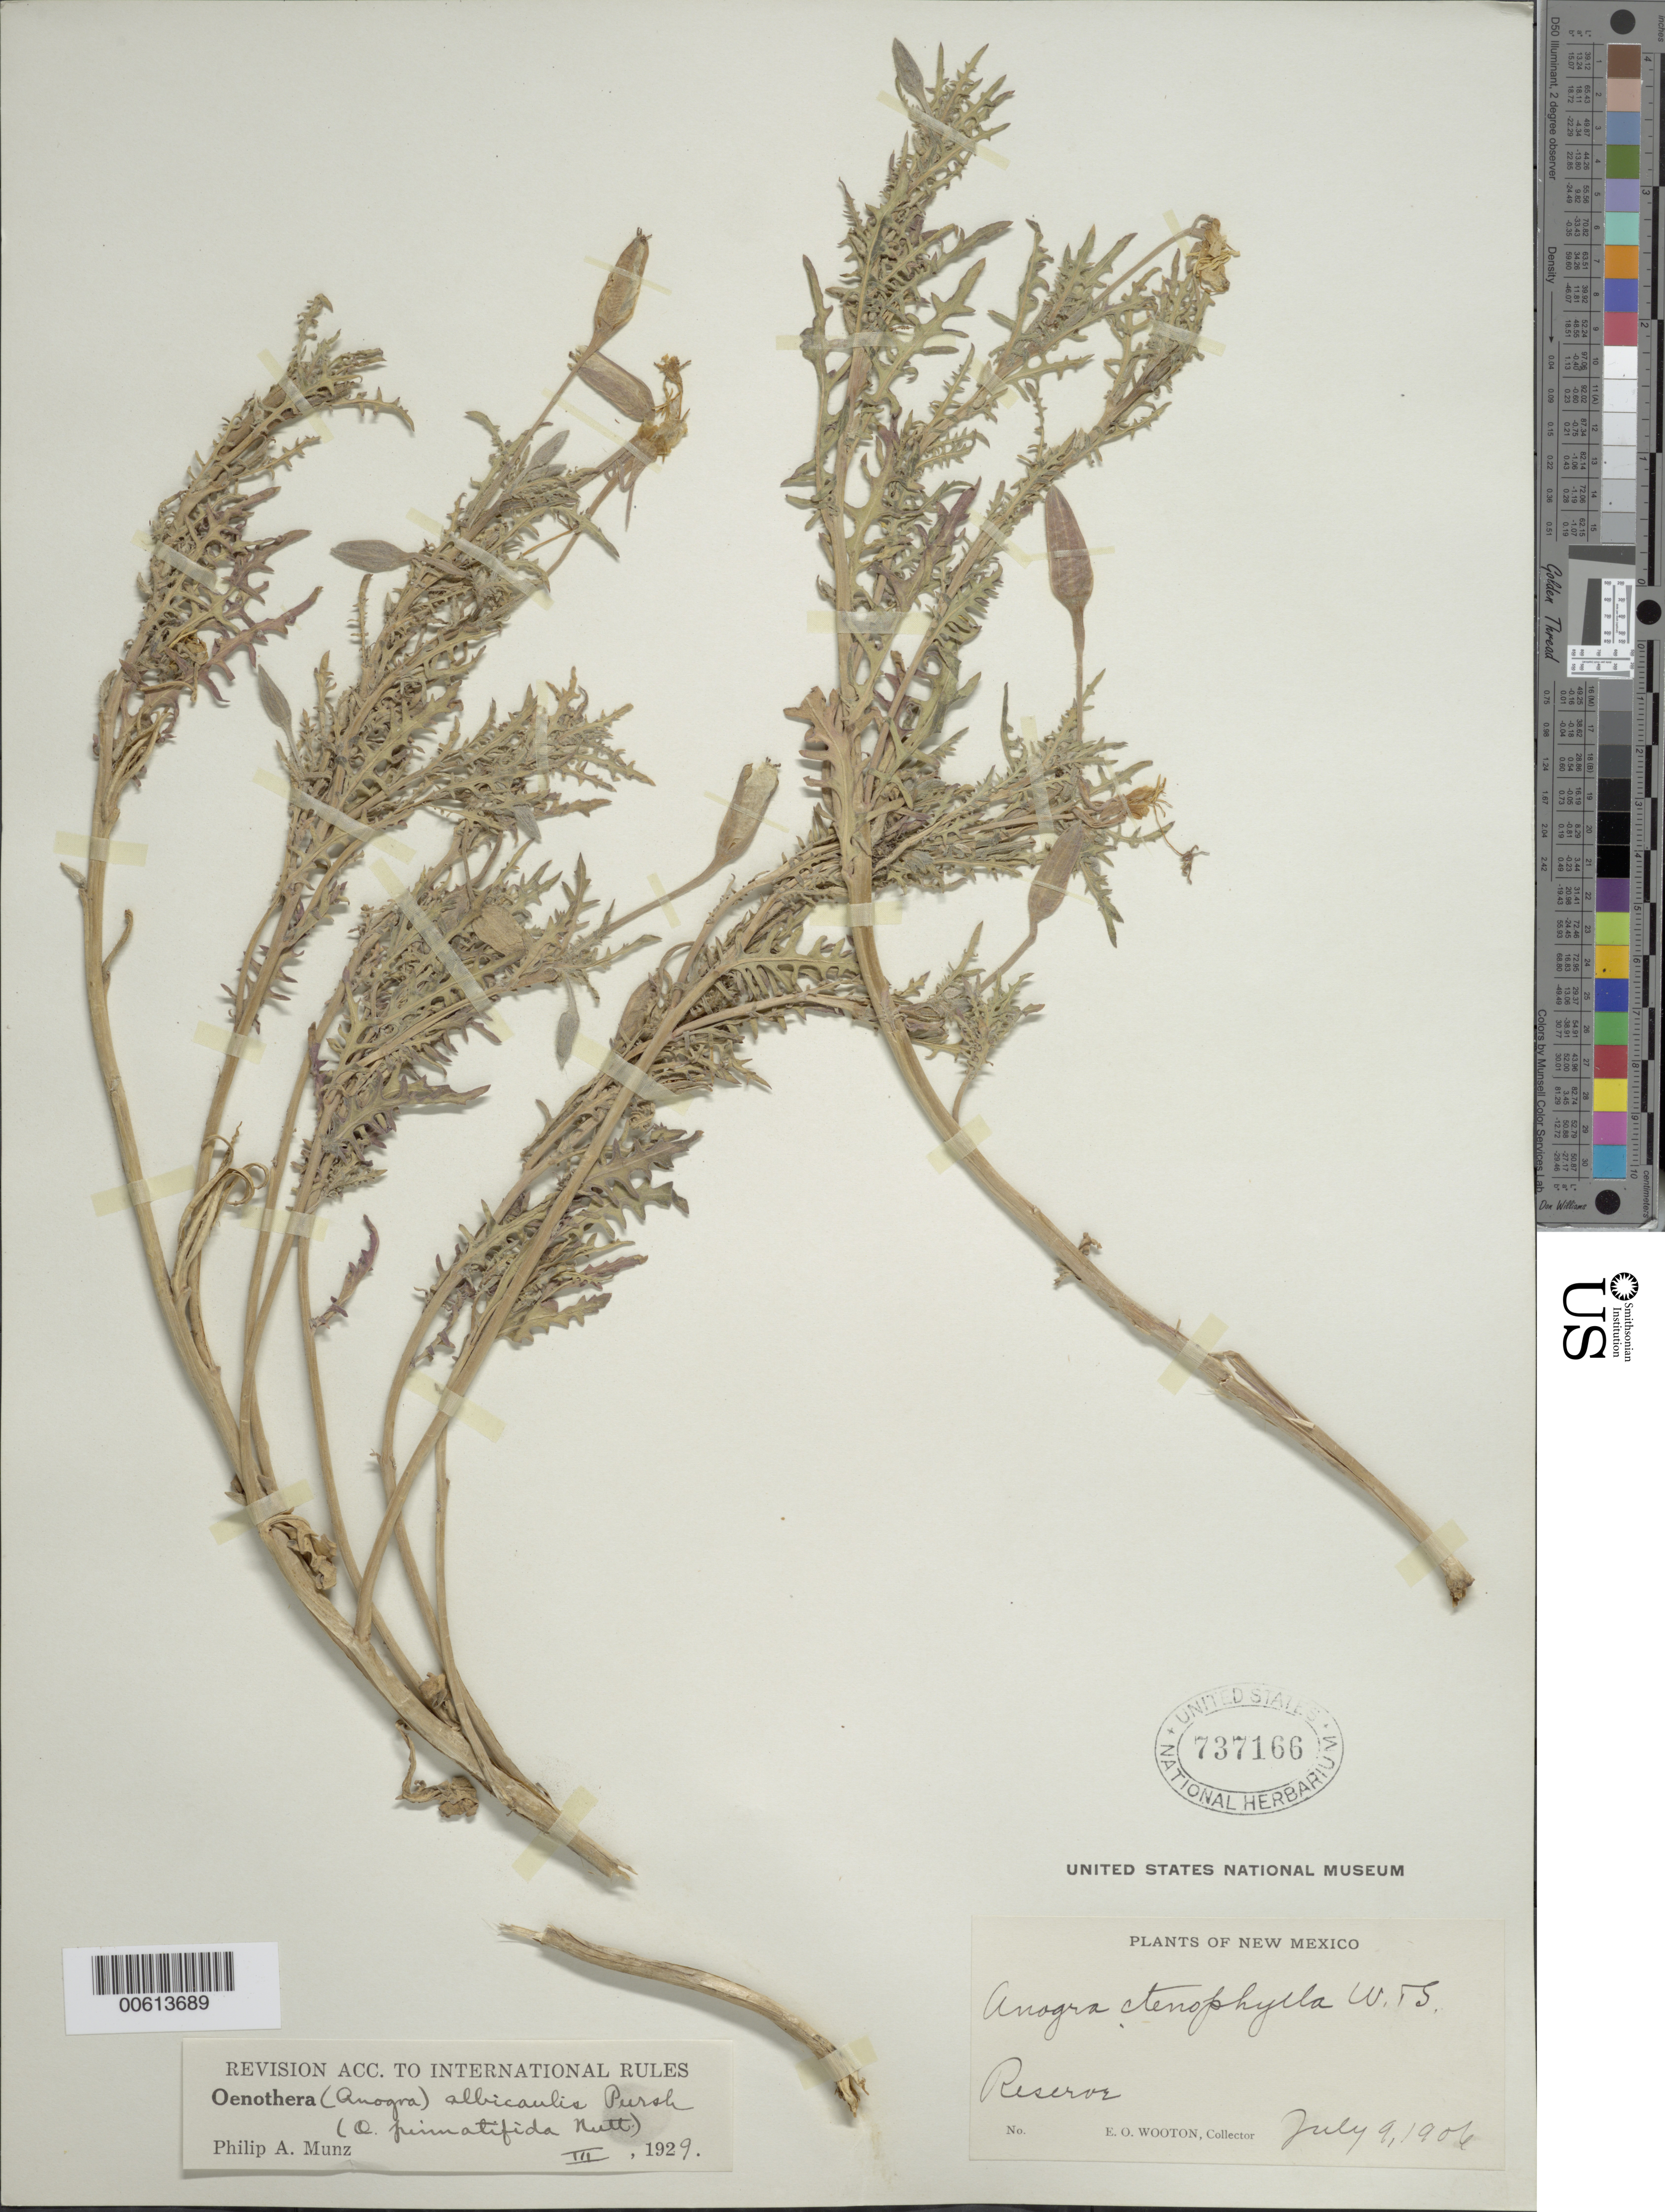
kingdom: Plantae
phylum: Tracheophyta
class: Magnoliopsida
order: Myrtales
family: Onagraceae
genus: Oenothera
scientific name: Oenothera albicaulis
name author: Pursh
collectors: E. O. Wooton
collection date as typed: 09 Jul 1906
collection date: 1906-07-09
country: United States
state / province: New Mexico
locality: Reserve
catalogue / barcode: US 737166